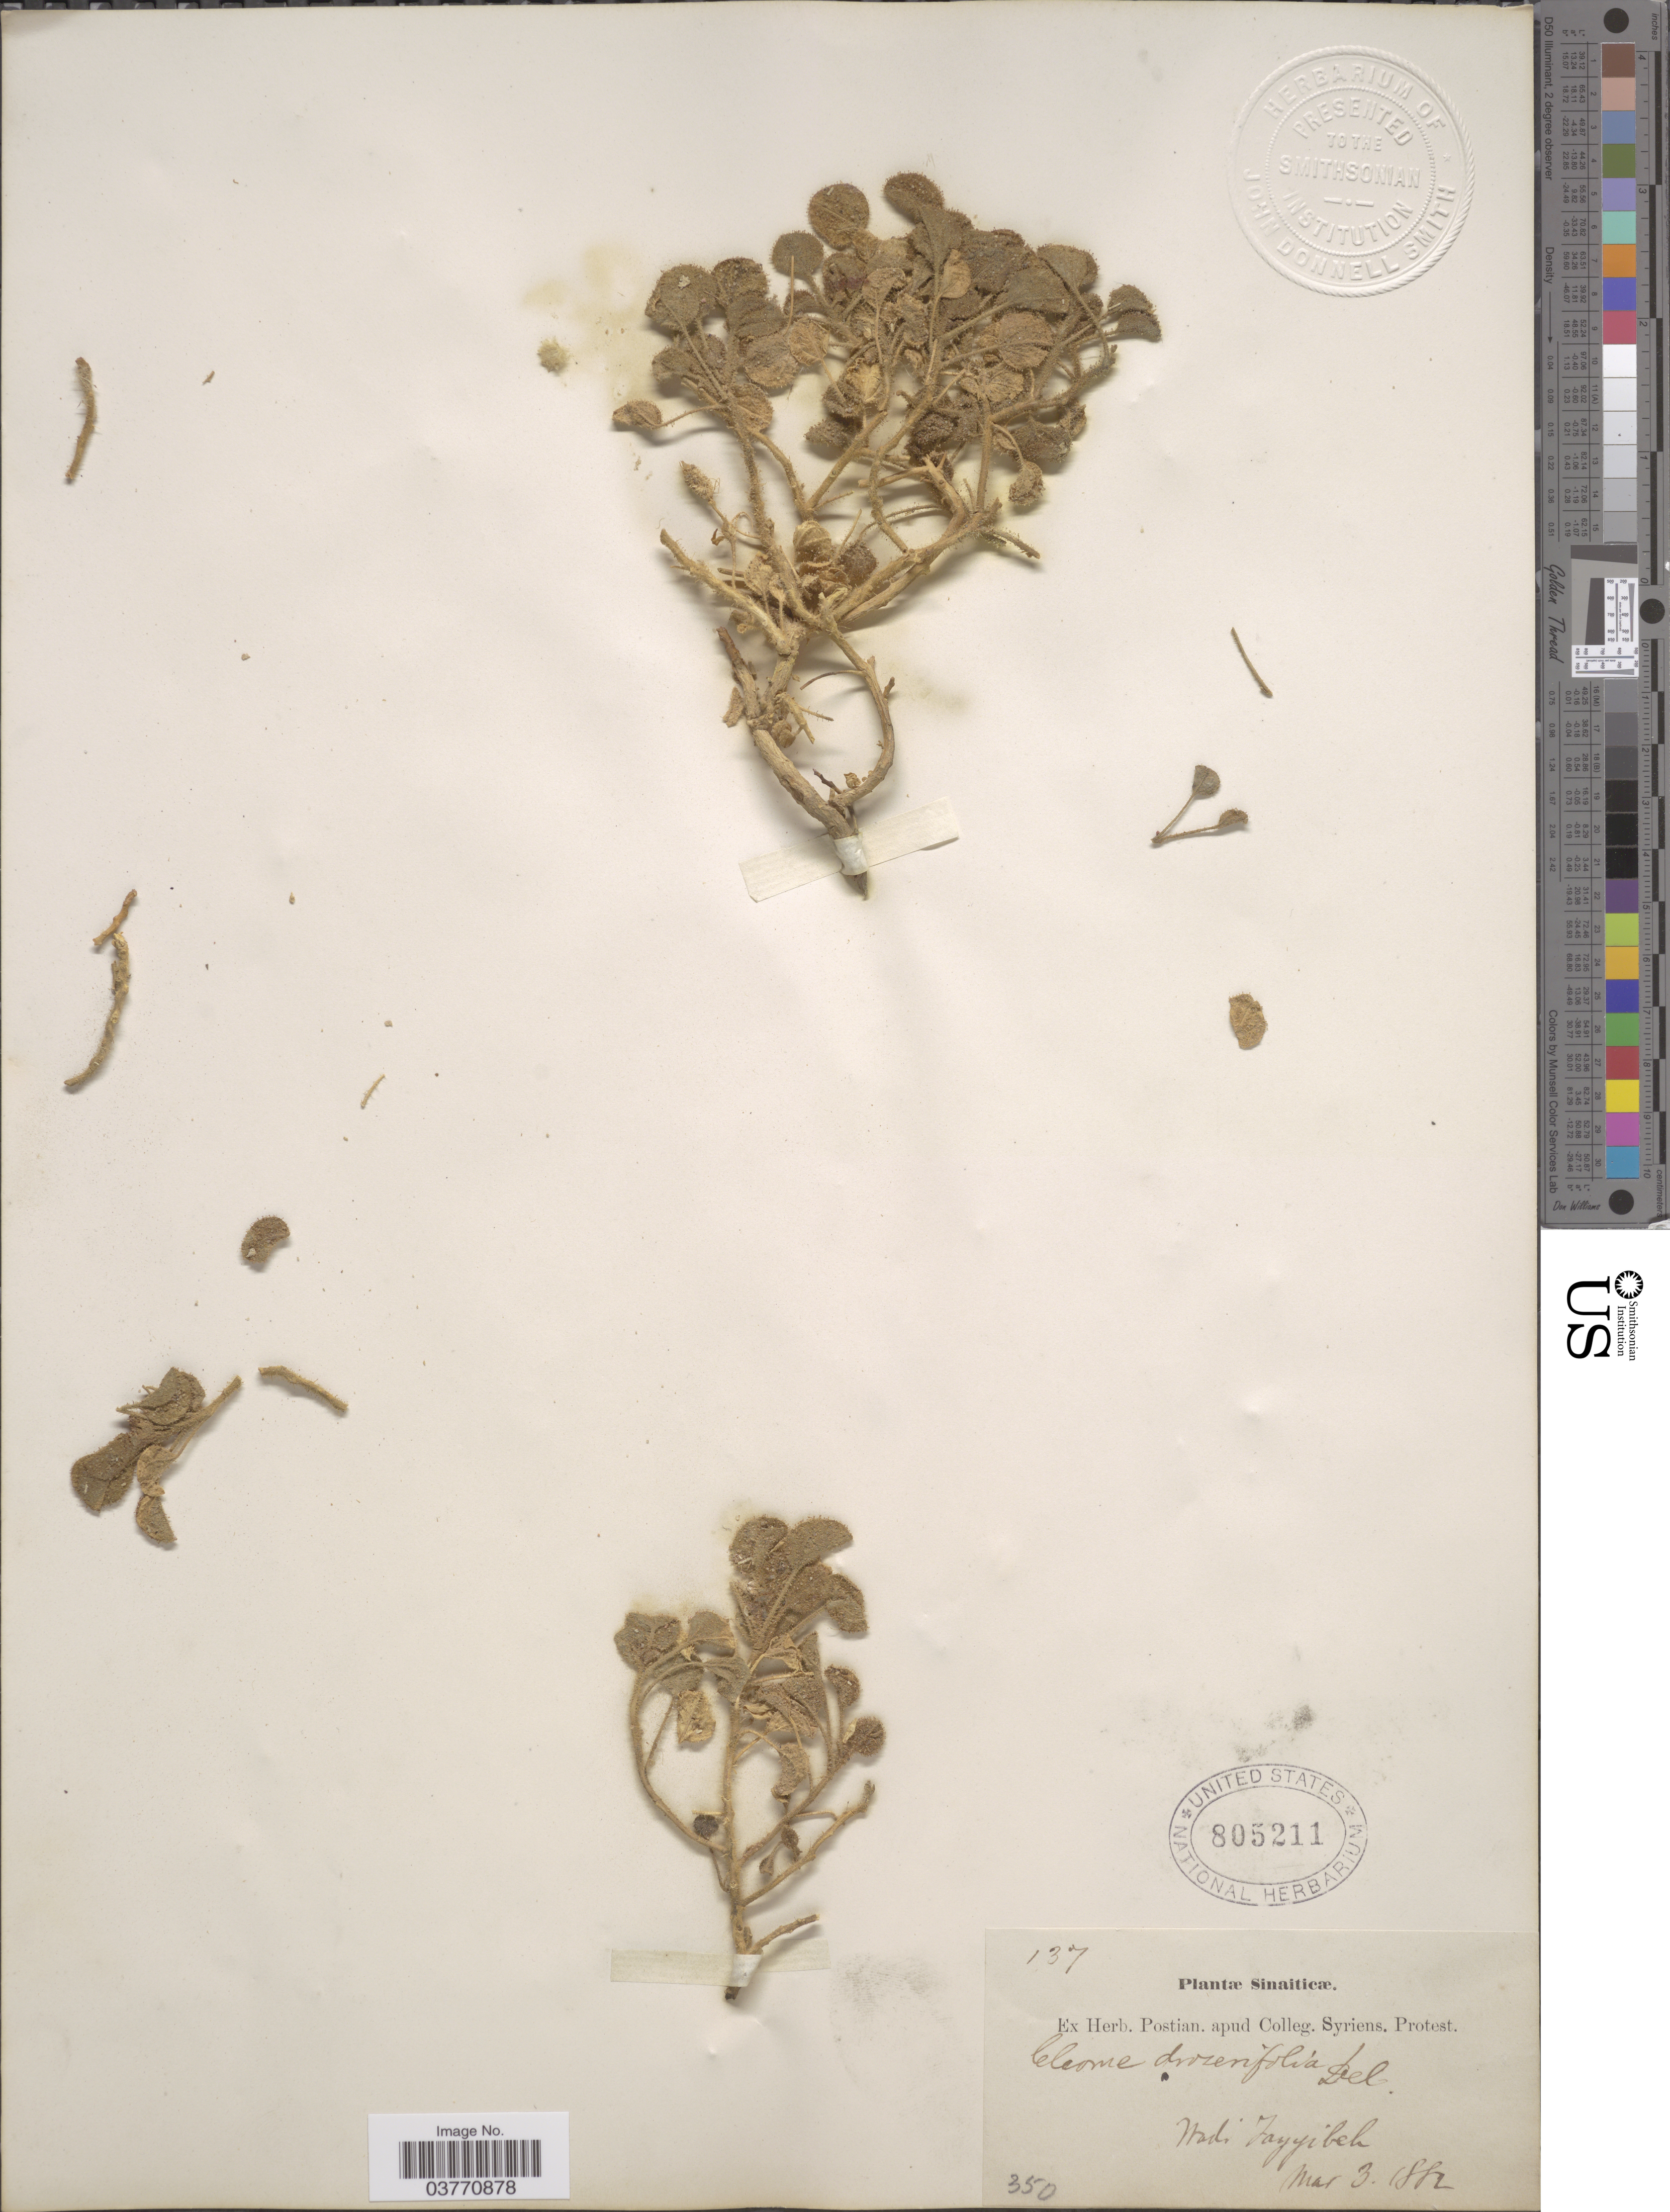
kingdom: Plantae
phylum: Tracheophyta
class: Magnoliopsida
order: Brassicales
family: Cleomaceae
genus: Rorida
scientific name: Rorida droserifolia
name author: (Forssk.) Thulin & Roalson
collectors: ex herb. Postian. apud Colleg. Syriens. Protest. USE "Fannie P. A. Shepard" (10308853) AS PRIMARY COLLECTOR INSTEAD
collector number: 137/350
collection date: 1882-03-03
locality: Sinaiticæ. Wadi Fayyibek [interpreted].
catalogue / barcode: US 805211